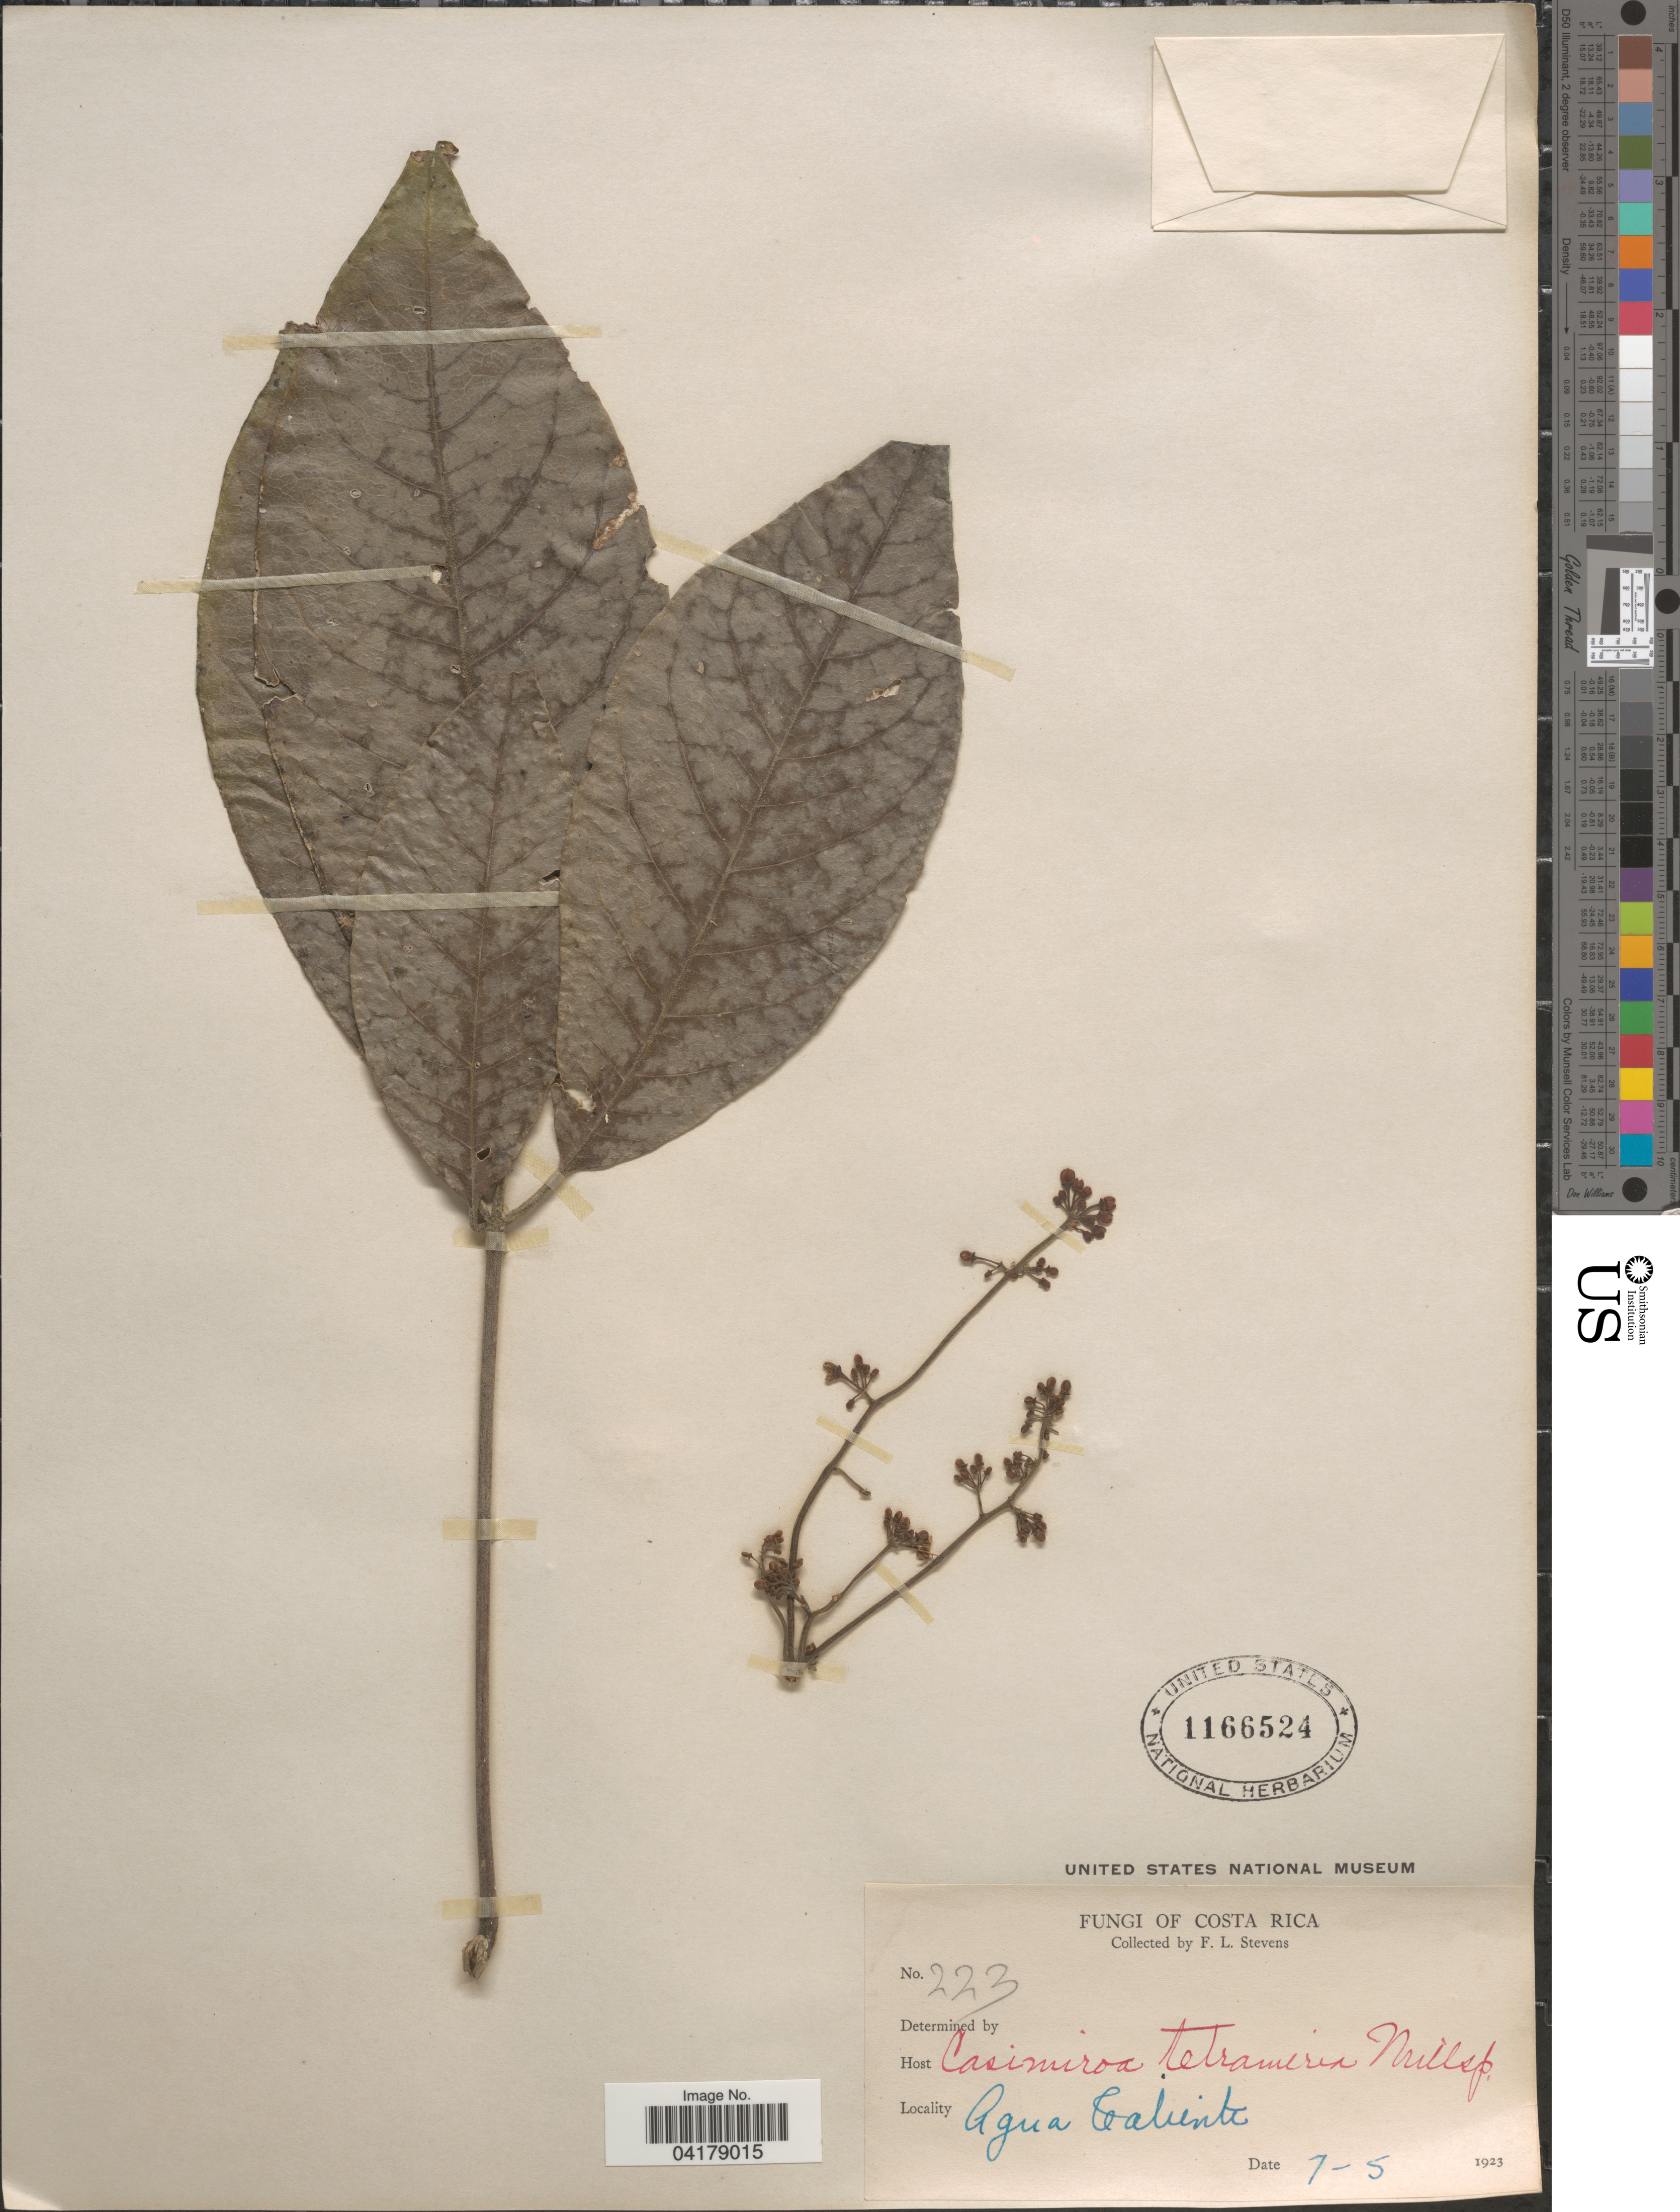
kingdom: Plantae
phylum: Tracheophyta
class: Magnoliopsida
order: Sapindales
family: Rutaceae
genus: Casimiroa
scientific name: Casimiroa tetrameria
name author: Millsp.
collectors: F. L. Stevens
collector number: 223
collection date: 1923-05-07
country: Costa Rica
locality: Agua Caliente.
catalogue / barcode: US 1166524